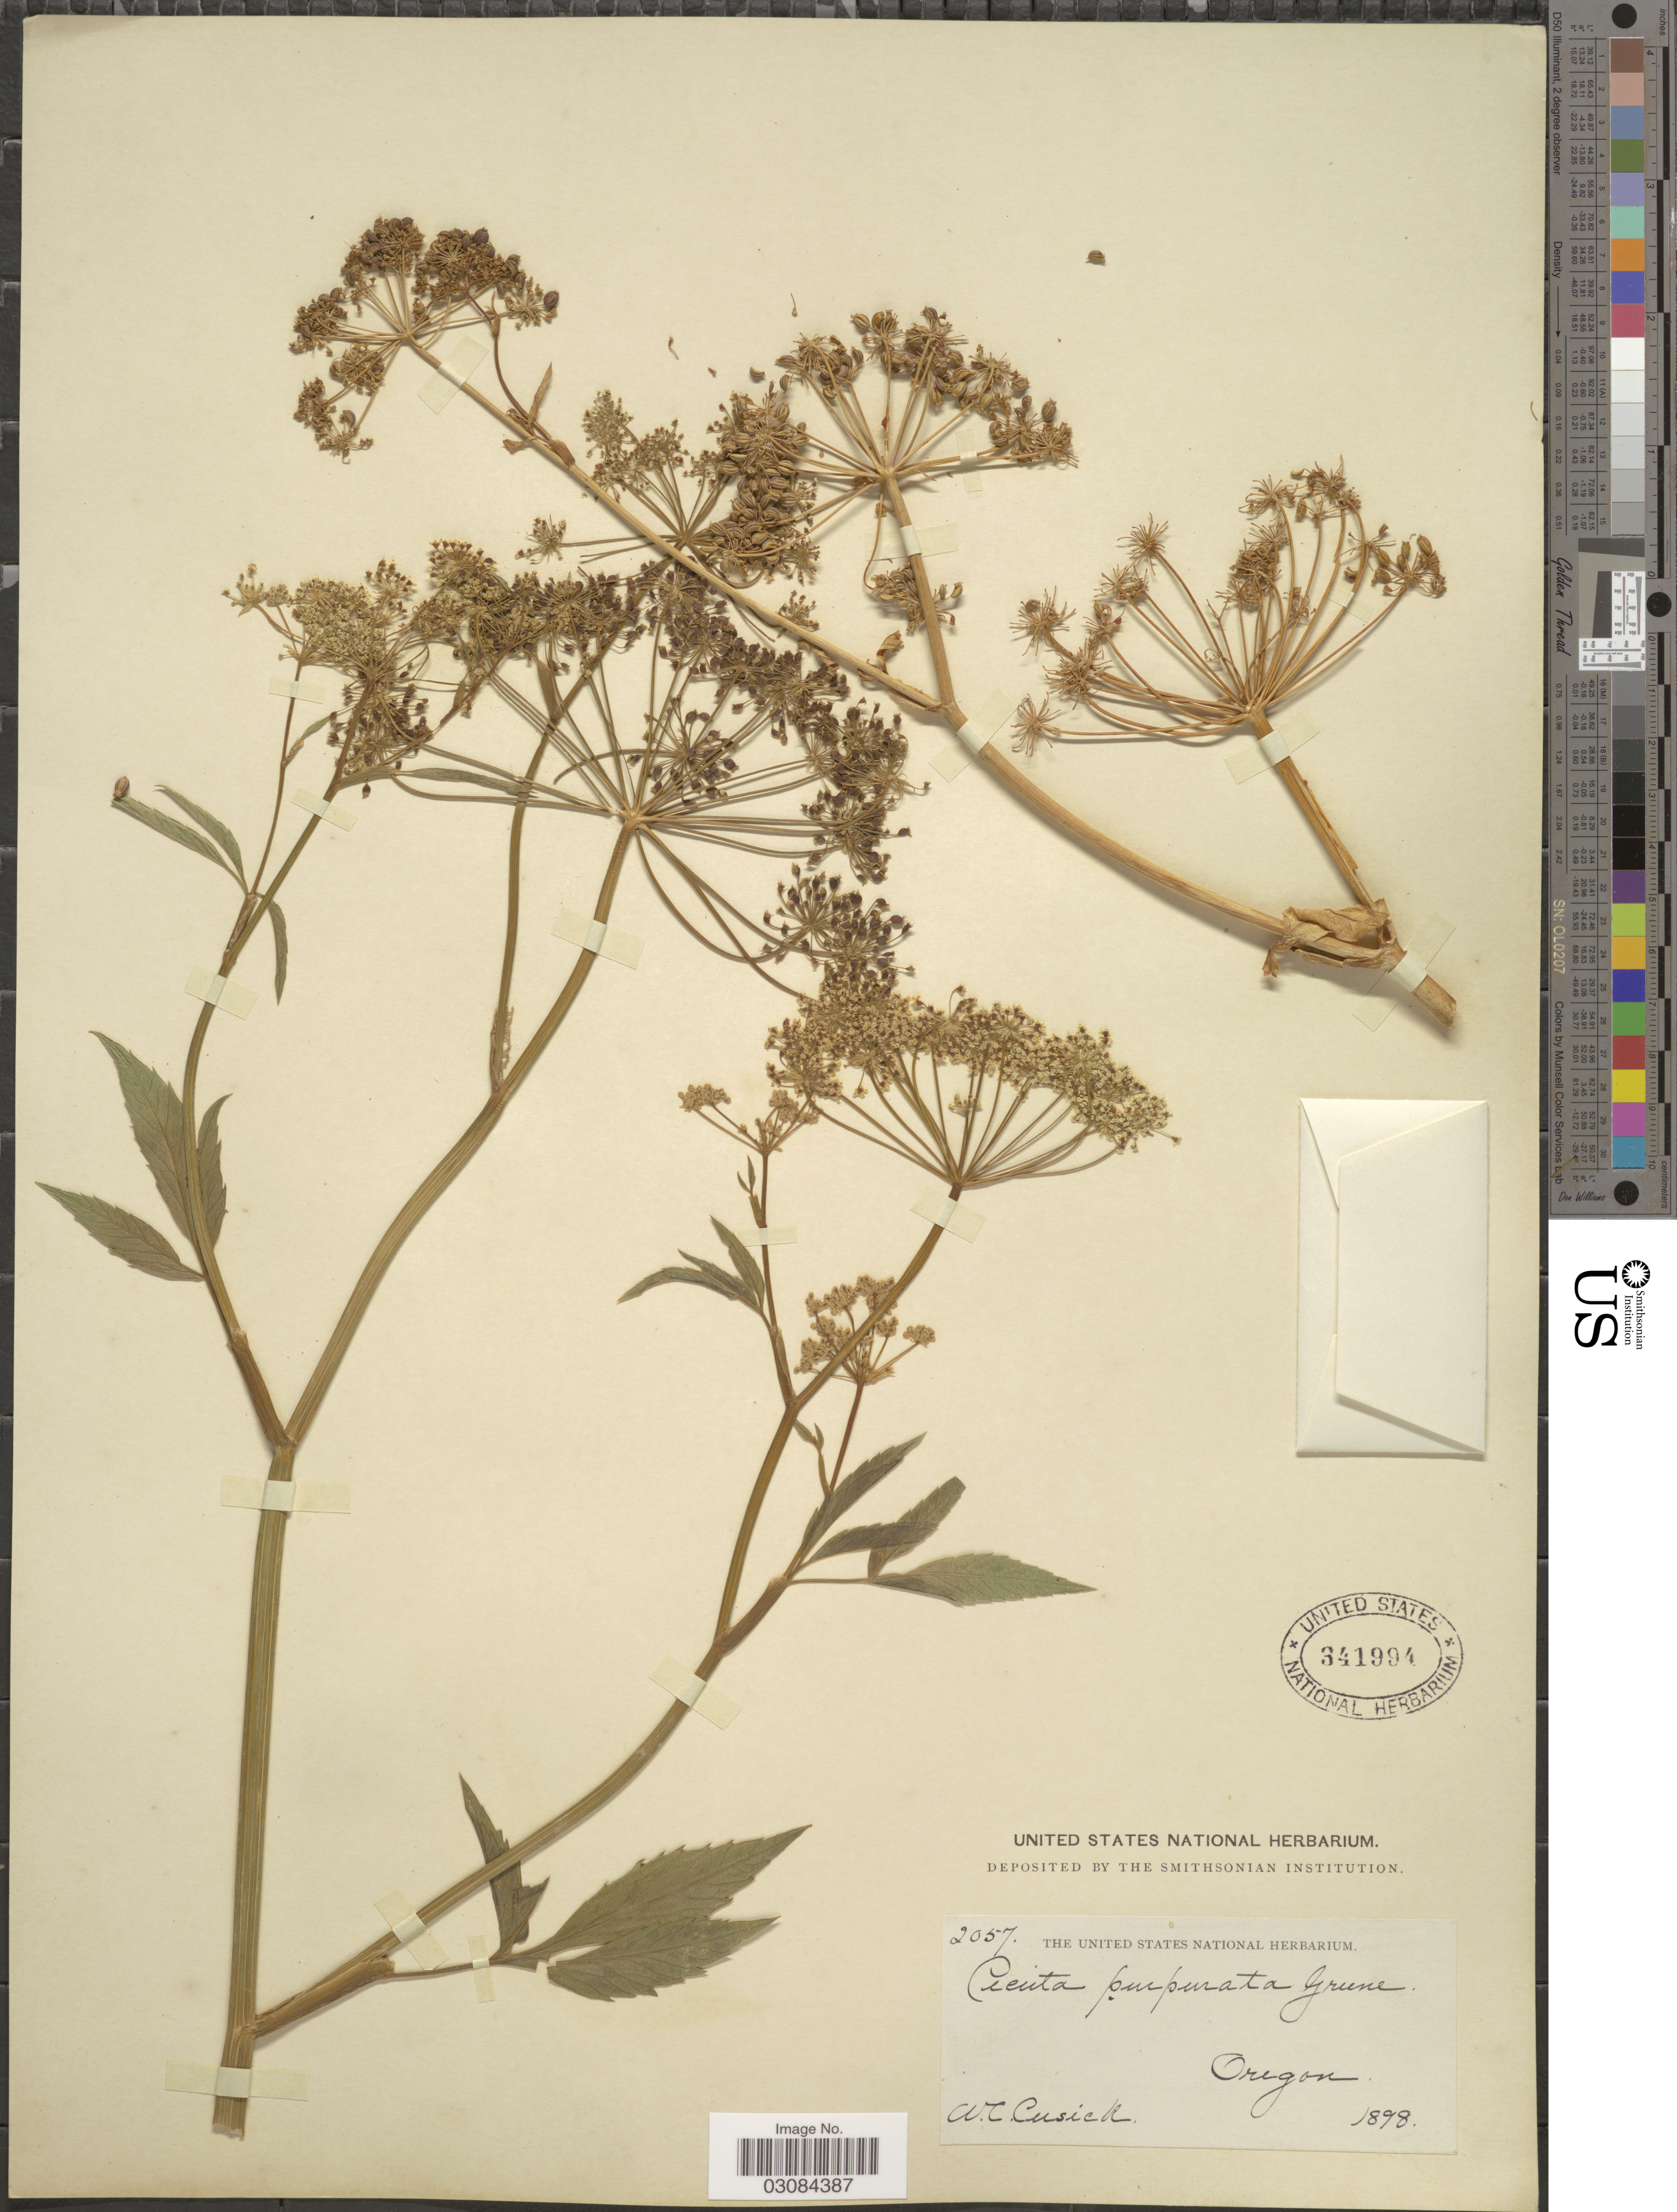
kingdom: Plantae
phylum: Tracheophyta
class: Magnoliopsida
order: Apiales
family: Apiaceae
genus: Cicuta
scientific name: Cicuta douglasii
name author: (DC.) J.M. Coult. & Rose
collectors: W. C. Cusick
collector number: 2057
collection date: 1898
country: United States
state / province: Oregon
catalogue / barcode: US 341994